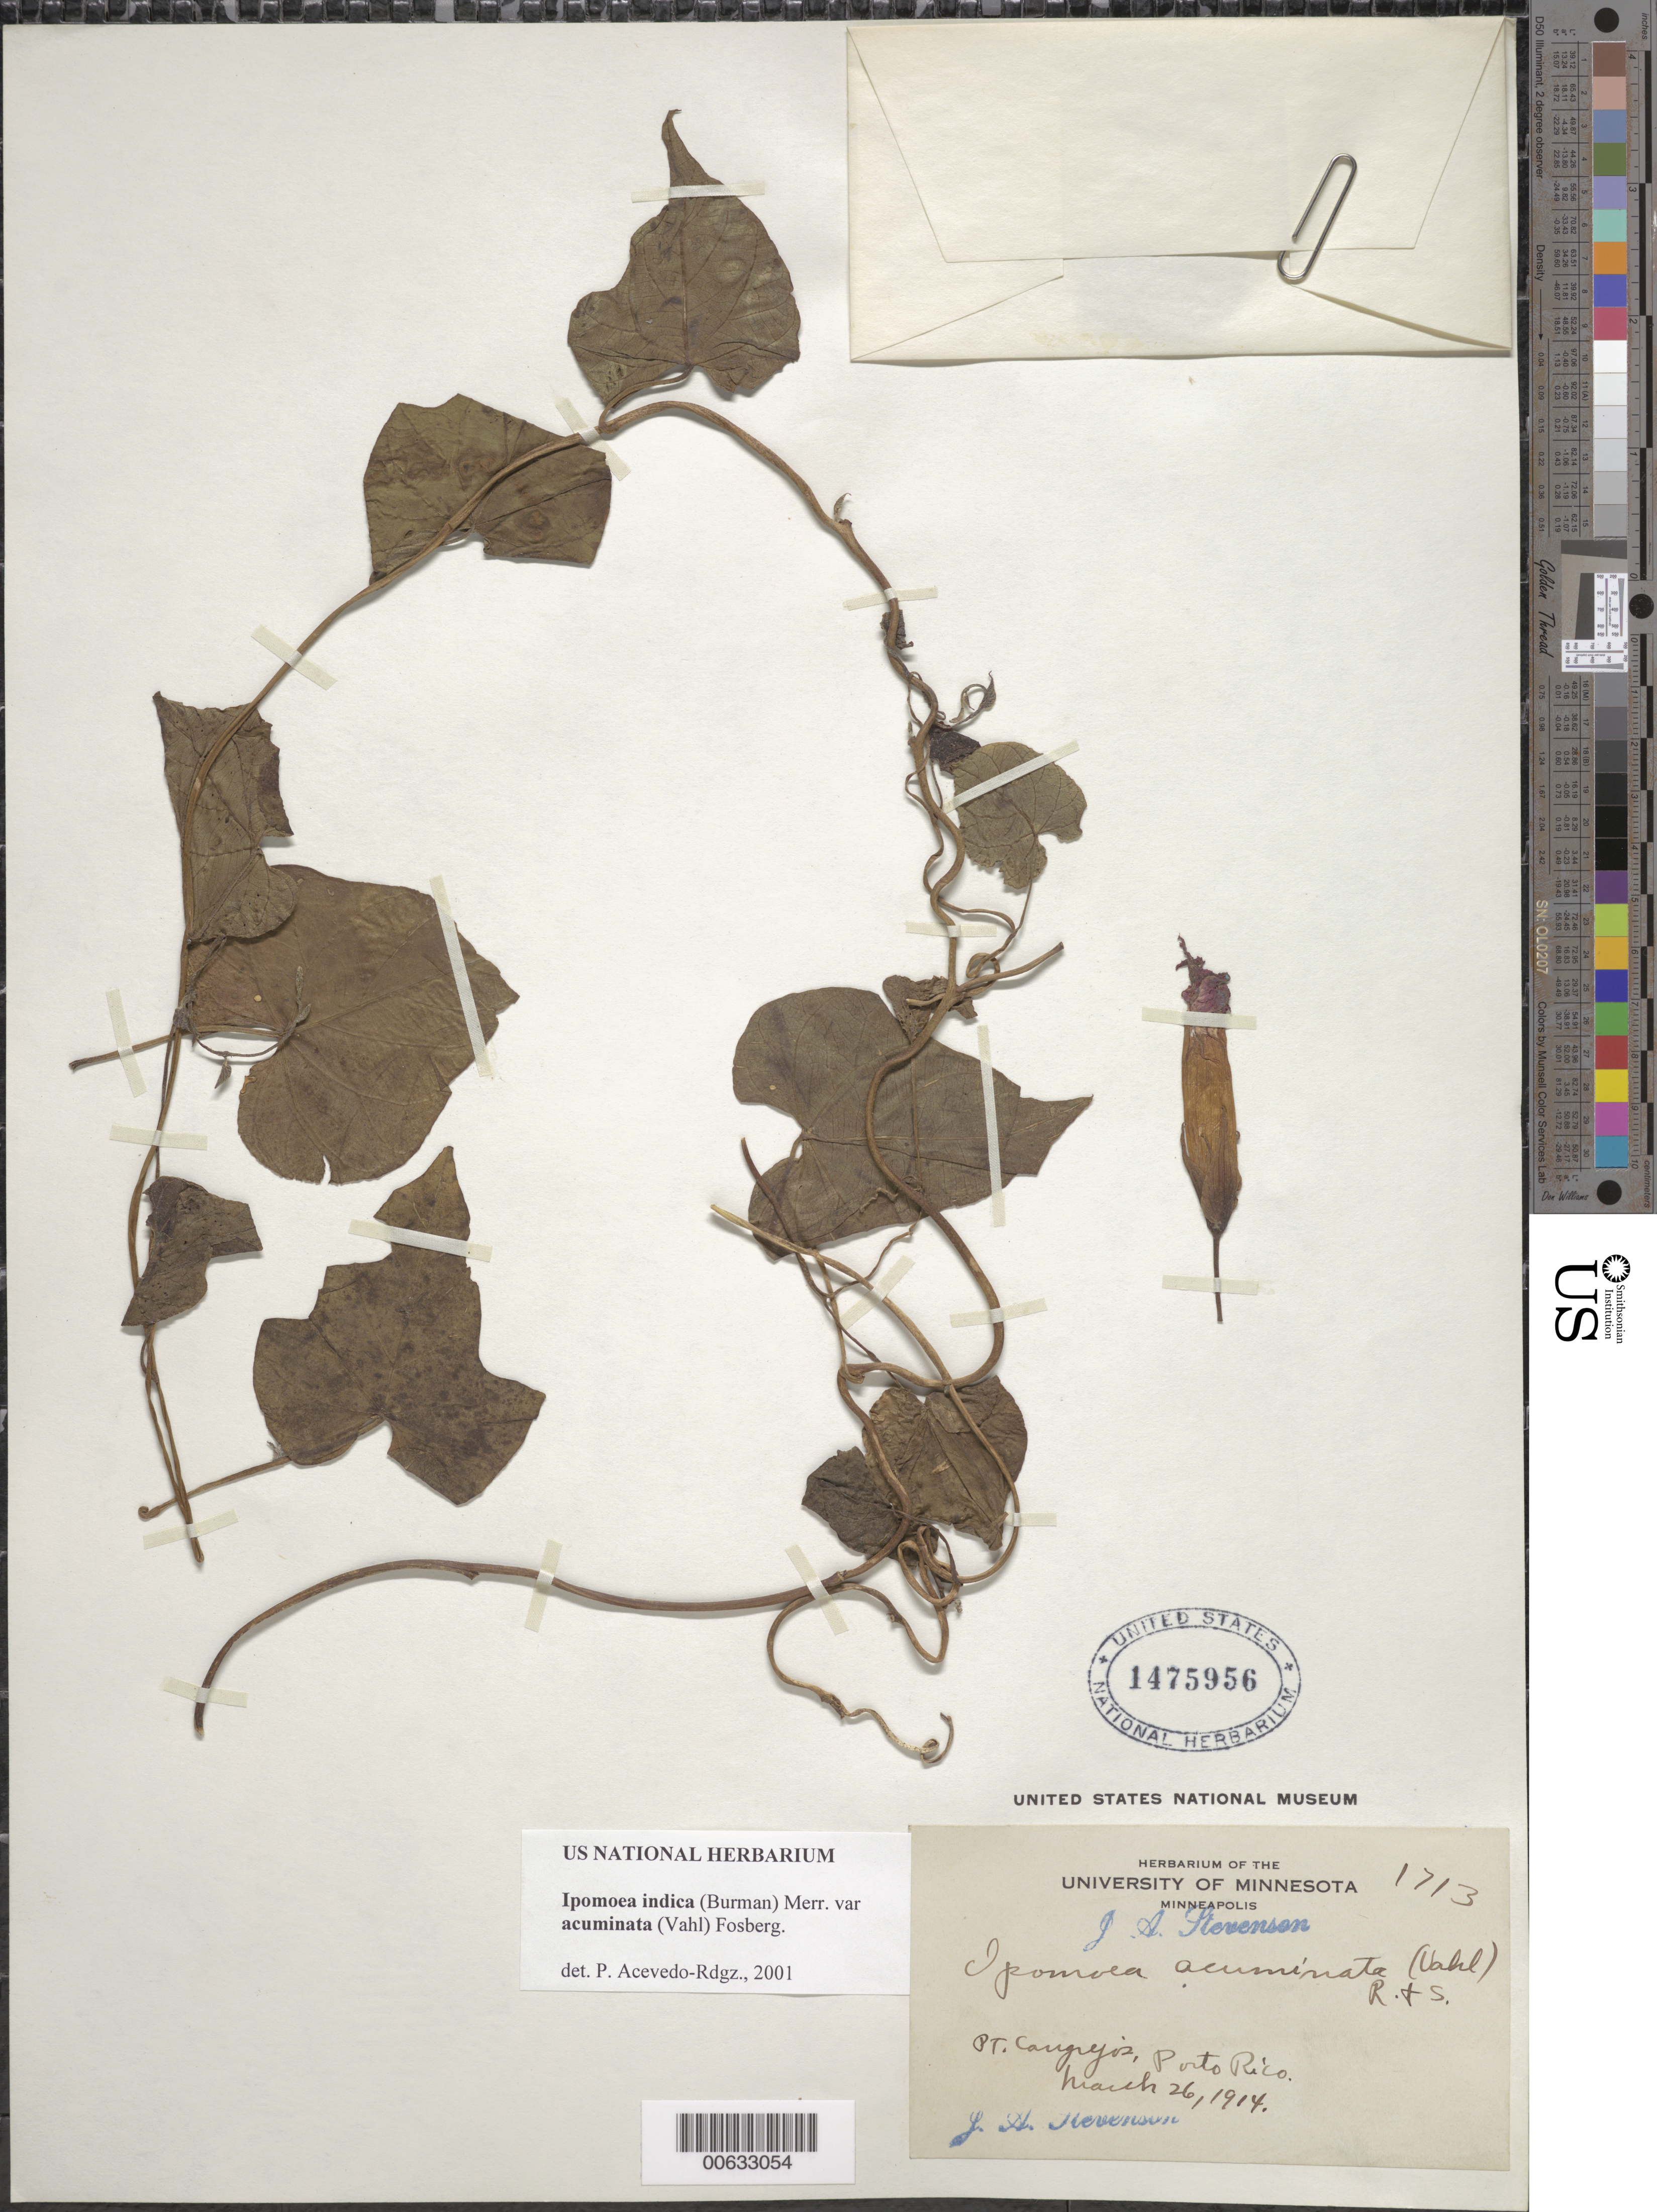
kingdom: Plantae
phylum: Tracheophyta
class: Magnoliopsida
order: Solanales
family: Convolvulaceae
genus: Ipomoea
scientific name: Ipomoea indica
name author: (Burm.) Merr.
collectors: J. Stevenson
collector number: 1713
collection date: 1914-03-26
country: Puerto Rico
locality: Porto Rico, Pt. Cangrejos.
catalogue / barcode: US 1475956